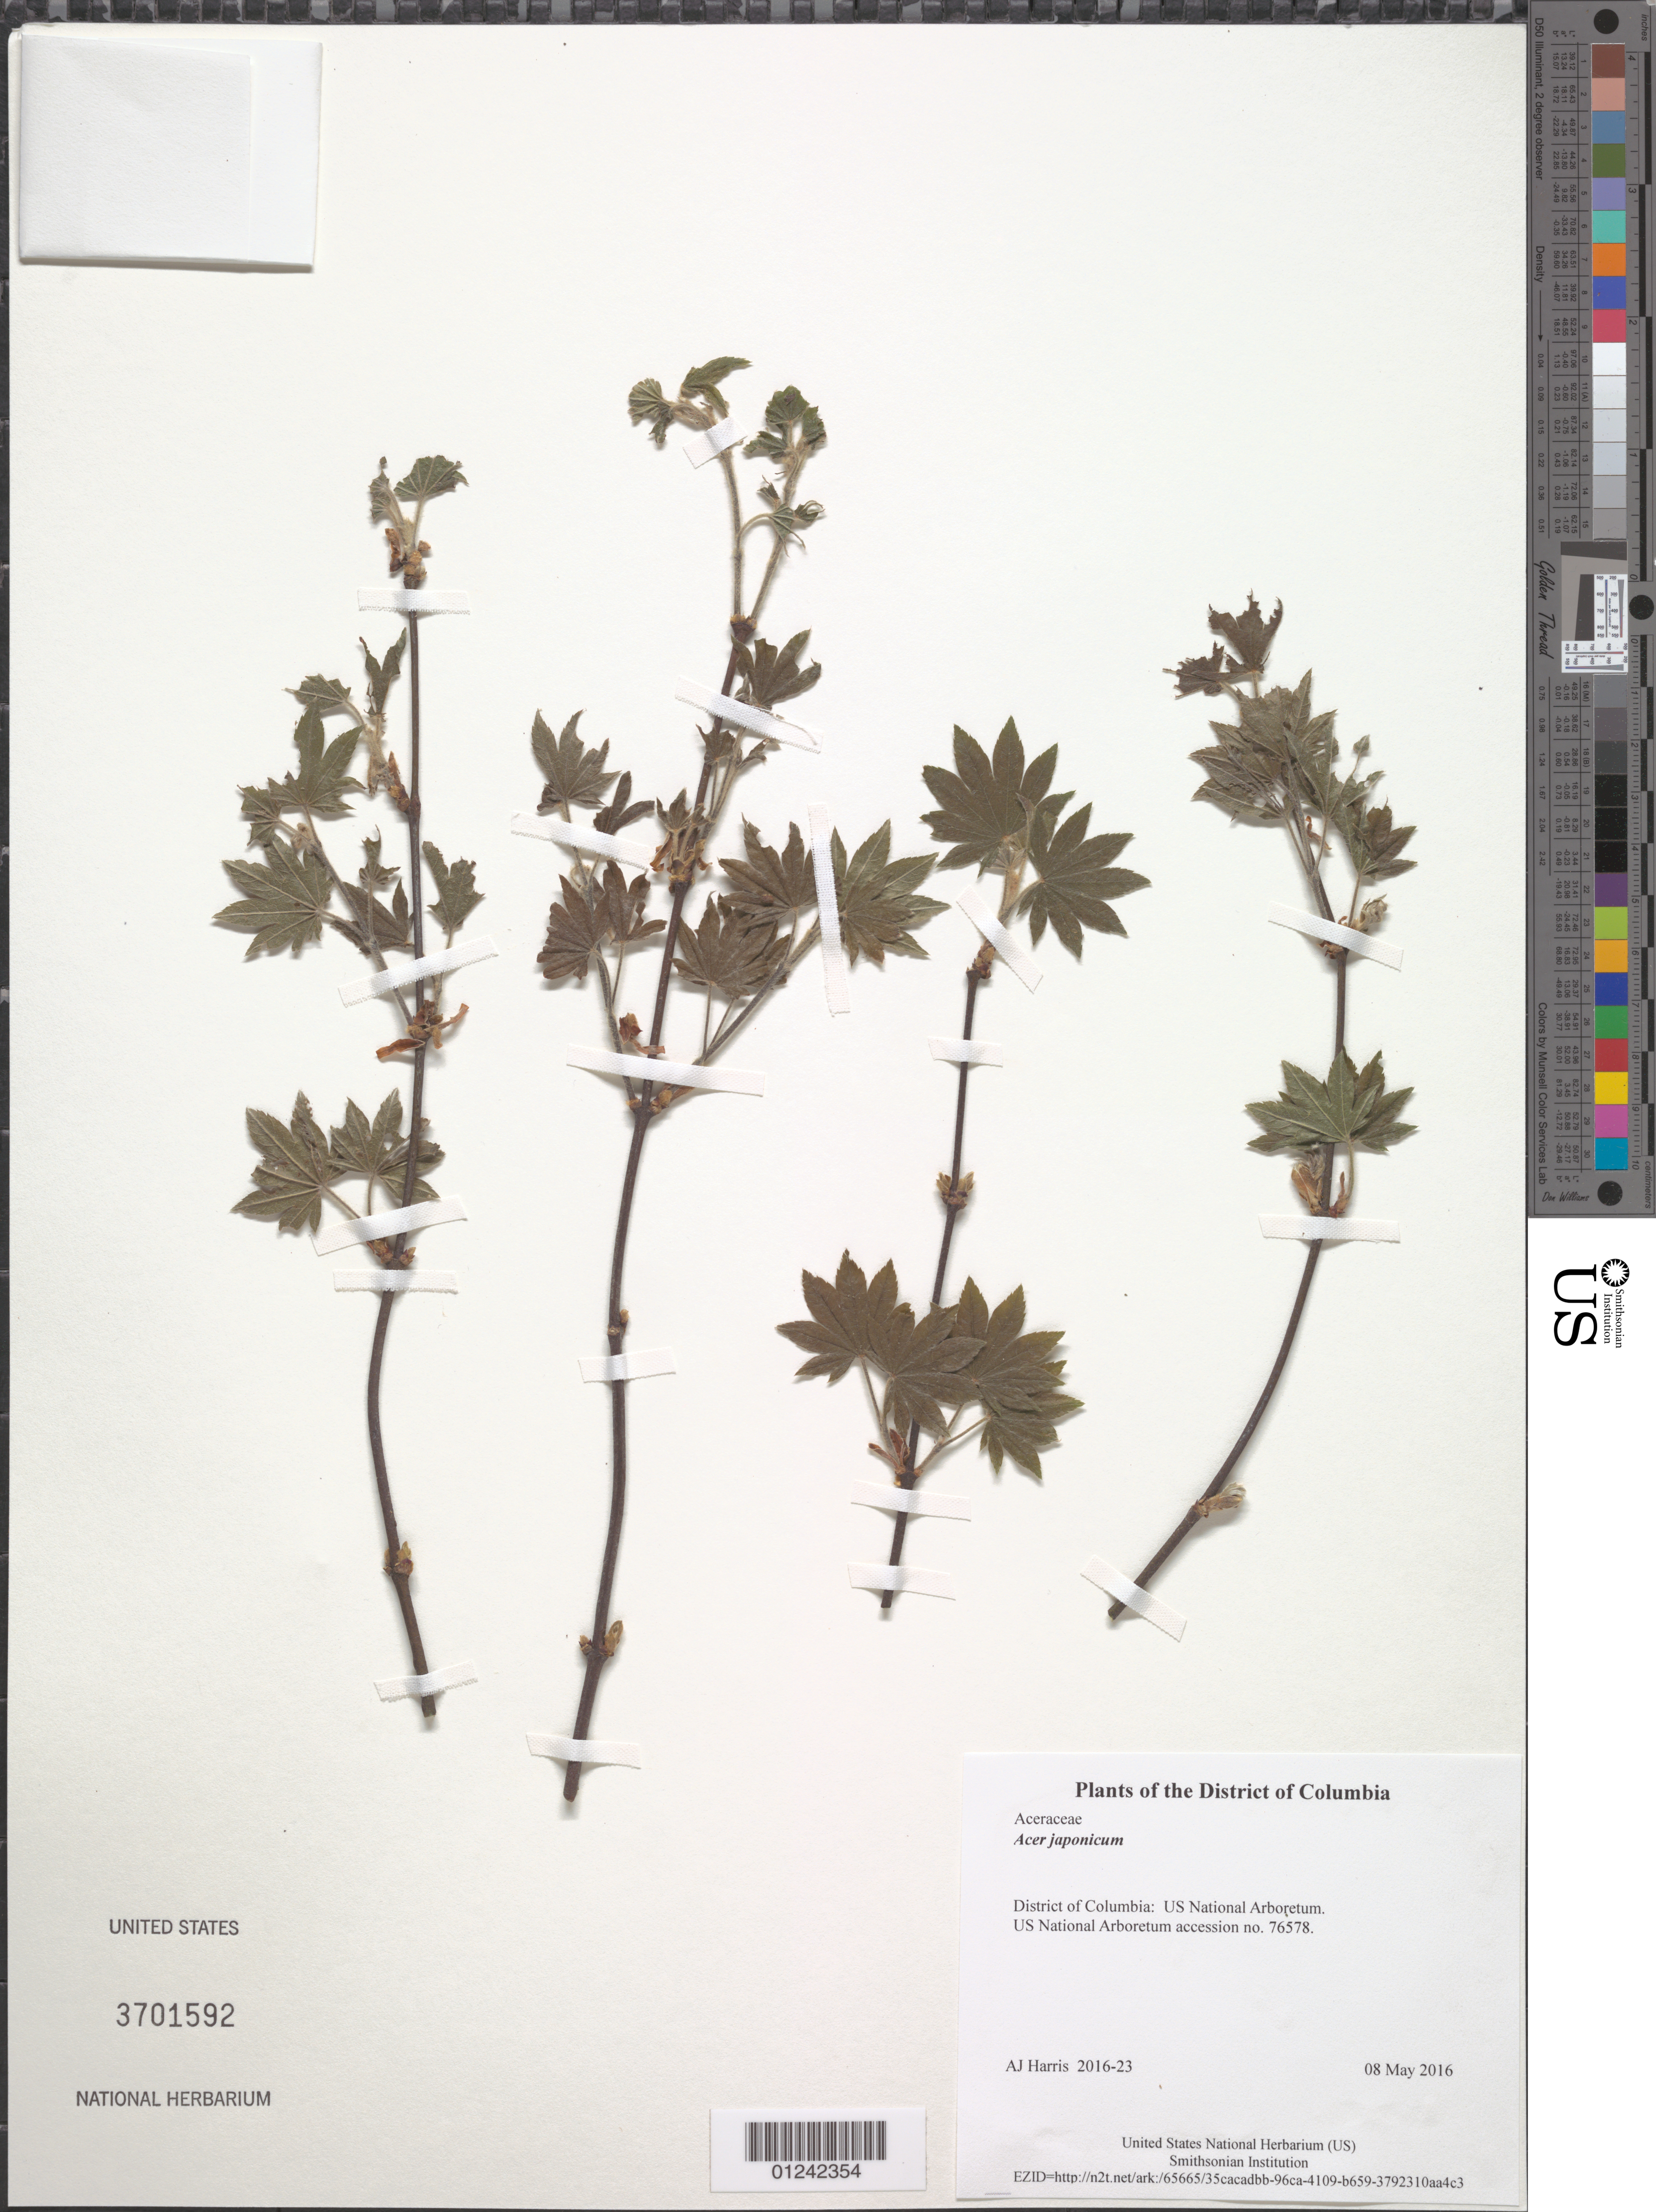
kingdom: Plantae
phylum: Tracheophyta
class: Magnoliopsida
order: Sapindales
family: Sapindaceae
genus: Acer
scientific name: Acer japonicum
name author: Thunb.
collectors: A. J. Harris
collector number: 2016-23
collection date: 2016-05-08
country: United States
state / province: District of Columbia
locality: US National Arboretum.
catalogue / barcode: US 3701592